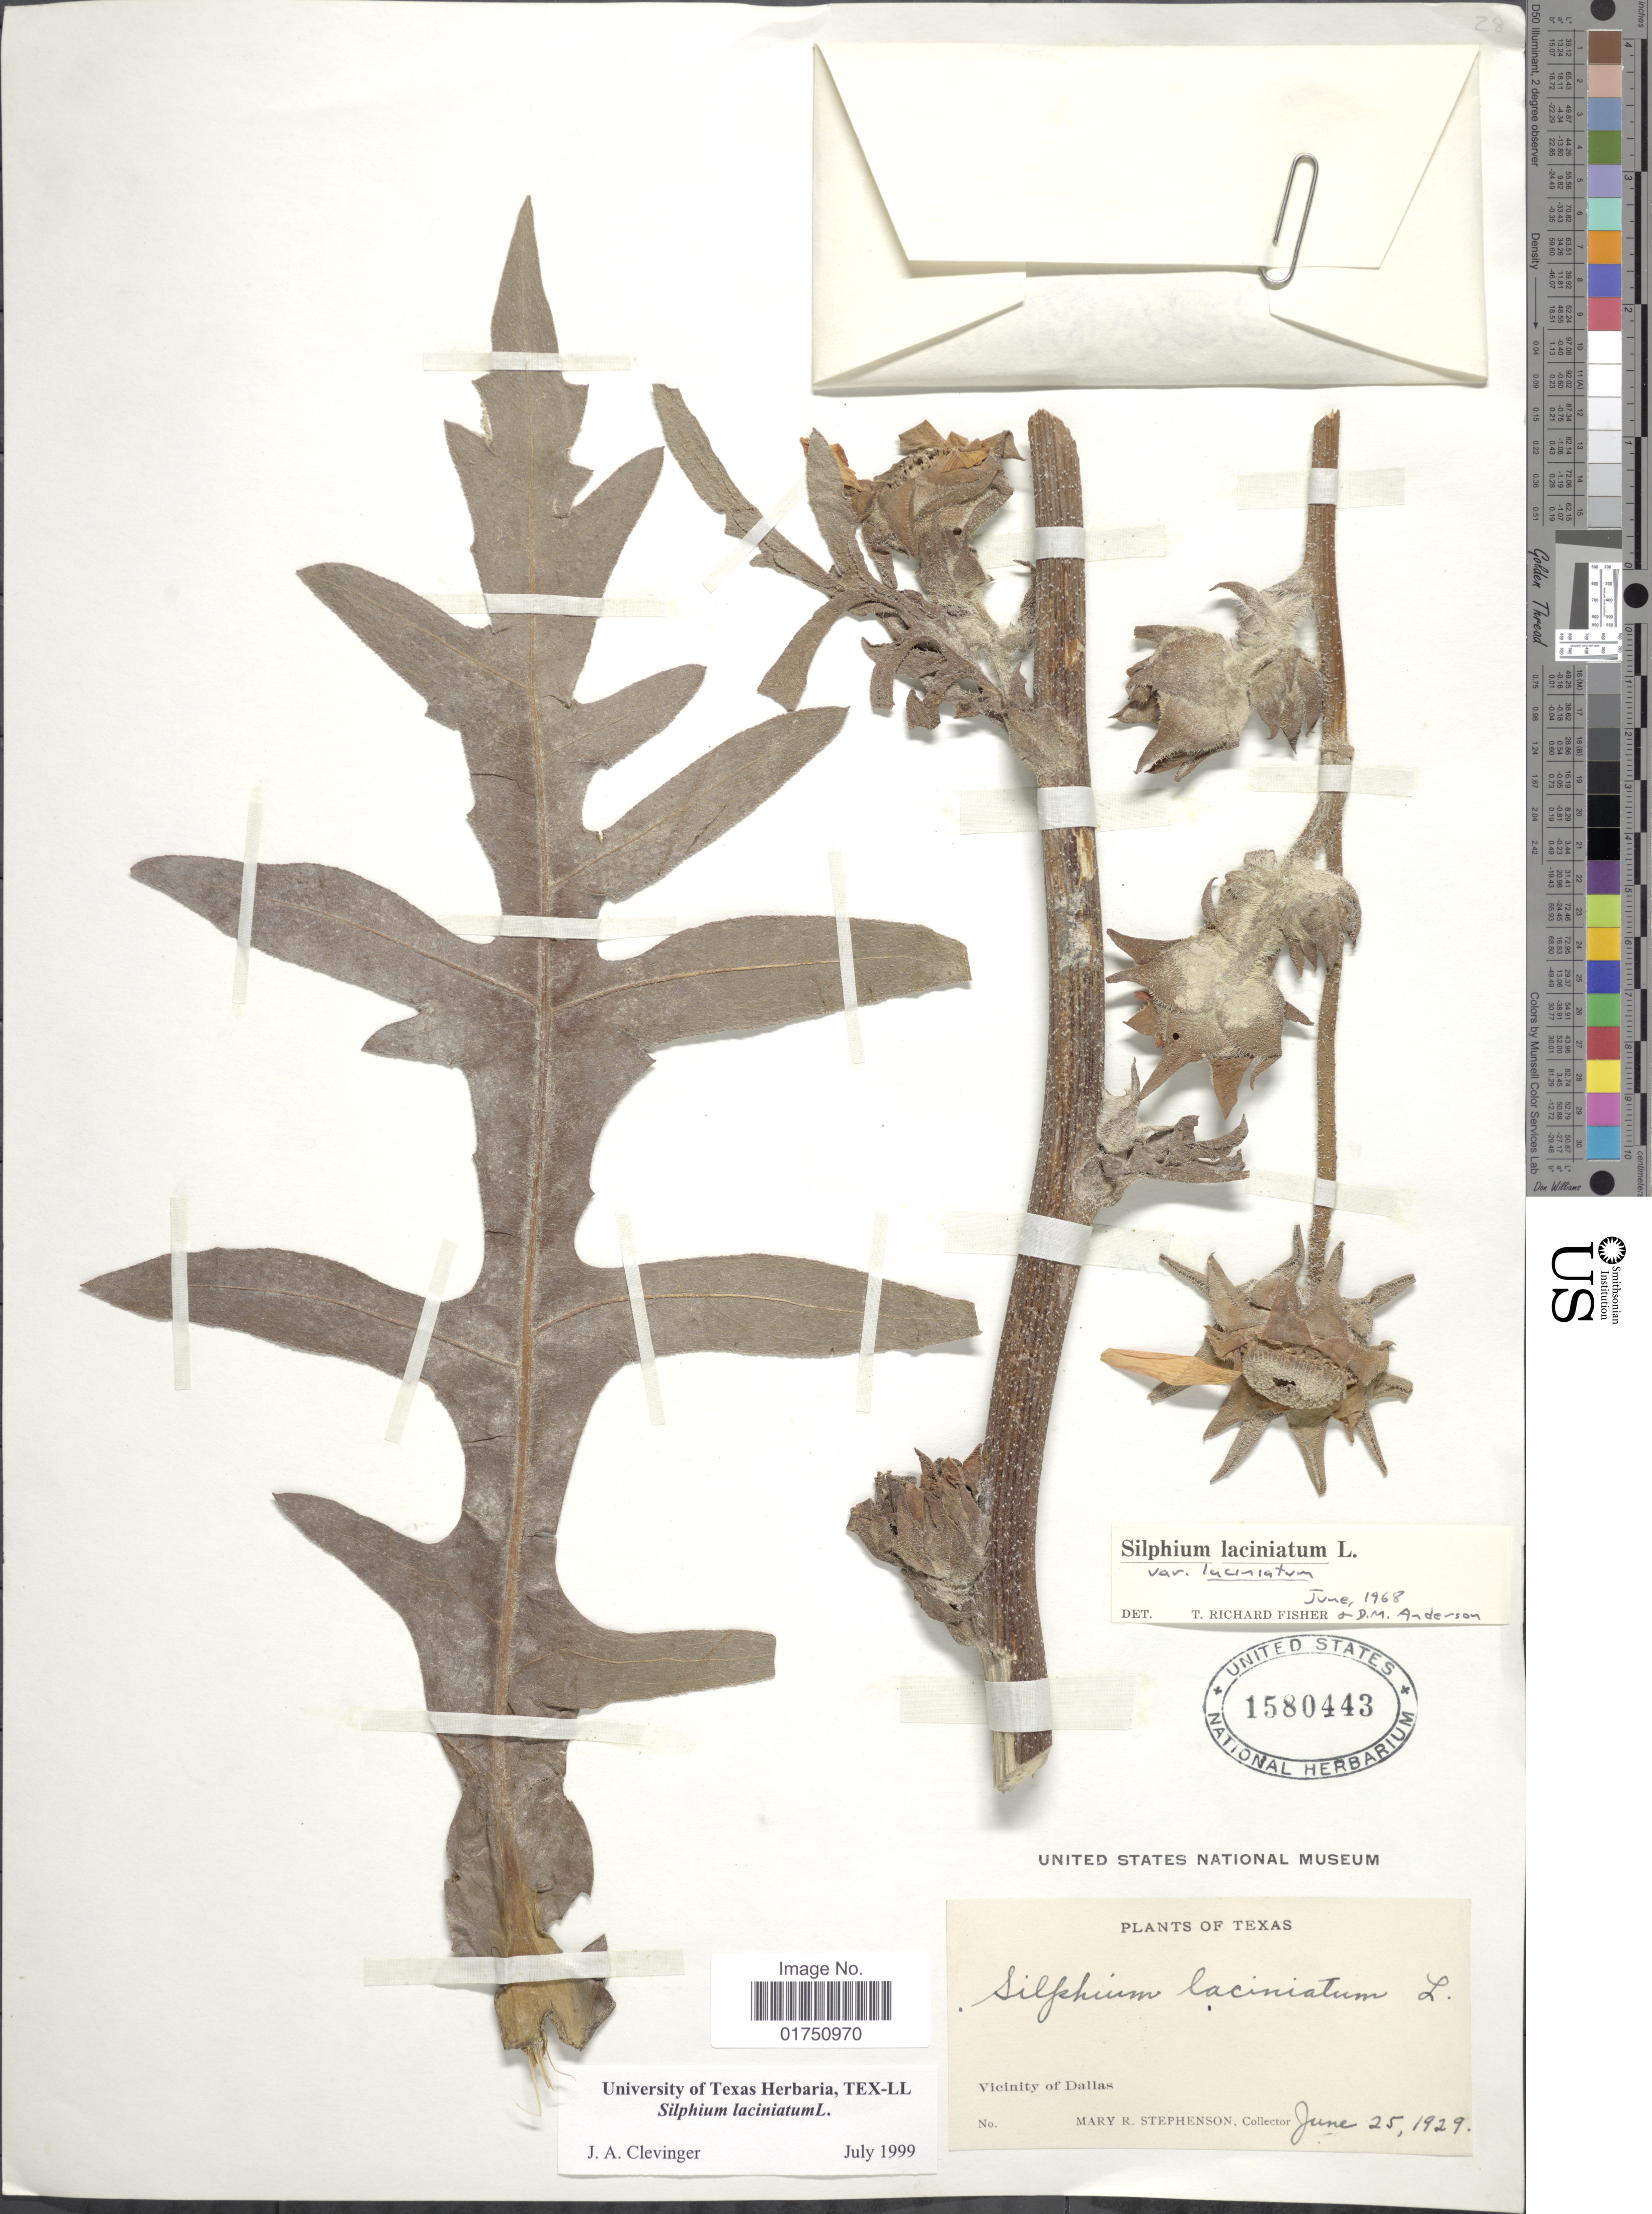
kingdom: Plantae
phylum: Tracheophyta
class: Magnoliopsida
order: Asterales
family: Asteraceae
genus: Silphium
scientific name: Silphium laciniatum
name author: L.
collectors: M. Stephenson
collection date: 1929-06-25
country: United States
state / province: Texas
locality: Vicinity of Dallas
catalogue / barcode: US 1580443